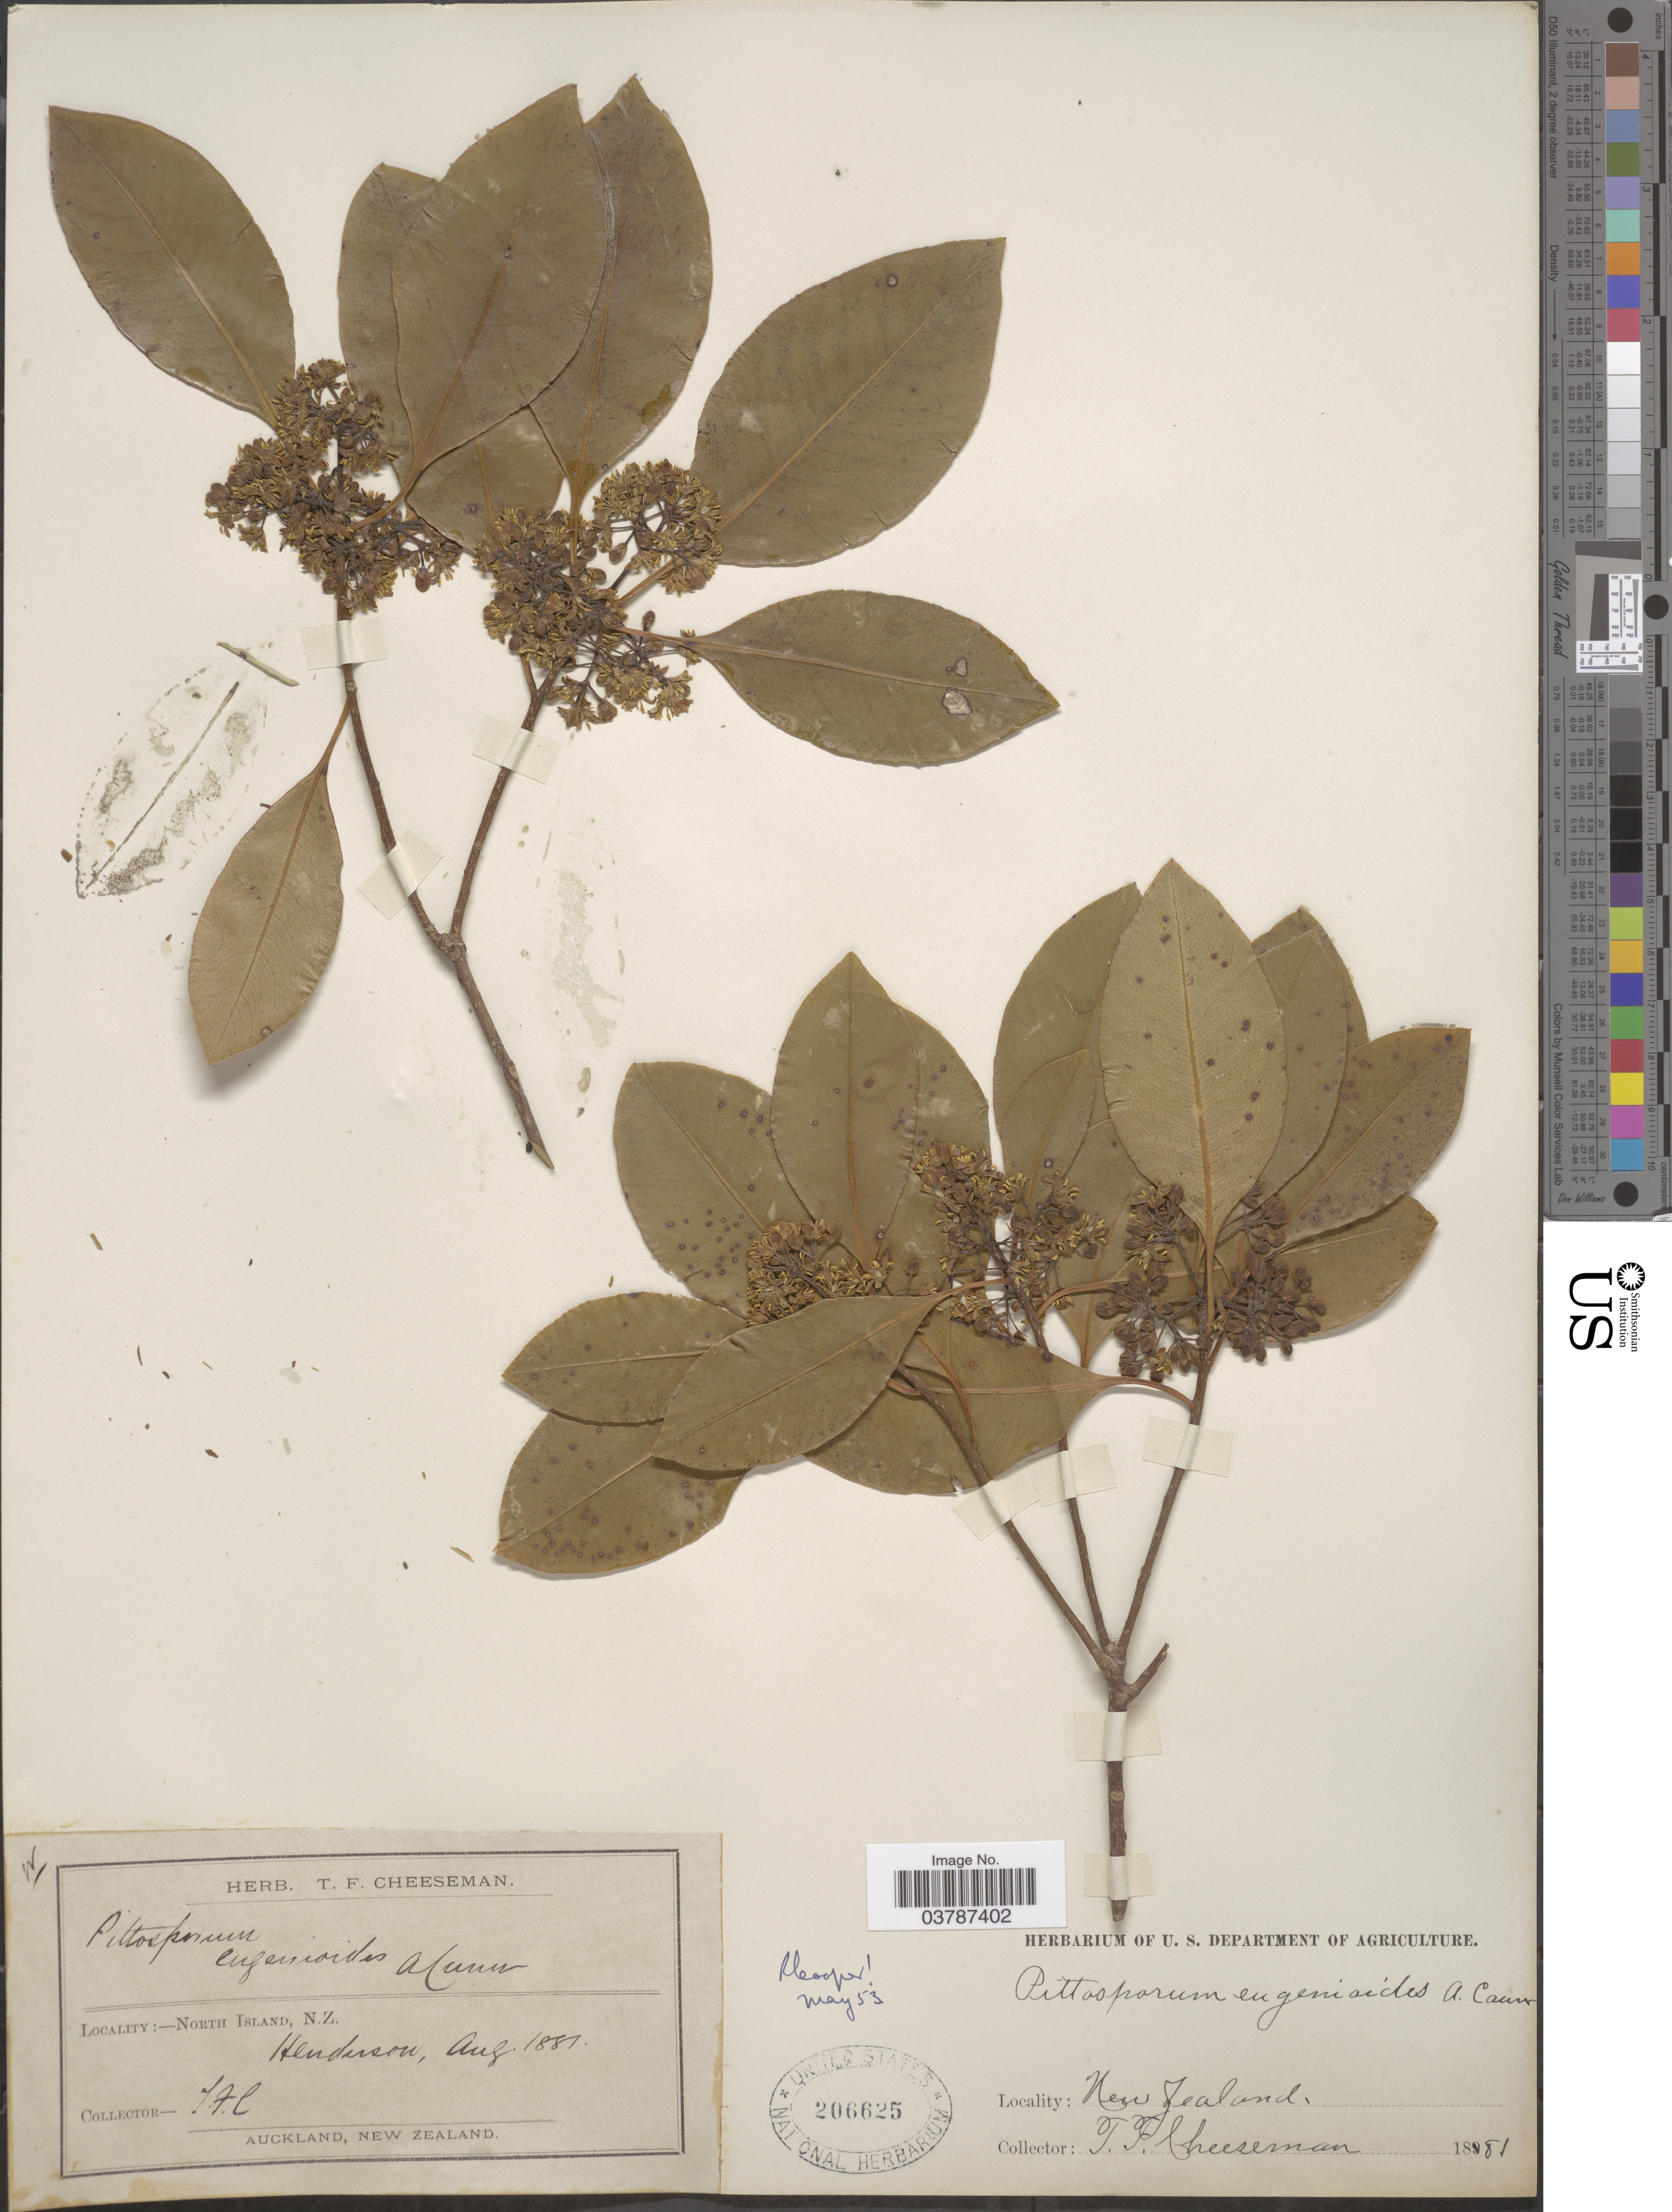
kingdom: Plantae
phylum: Tracheophyta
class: Magnoliopsida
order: Apiales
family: Pittosporaceae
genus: Pittosporum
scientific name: Pittosporum eugenioides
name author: A. Cunn.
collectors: T. F. Cheeseman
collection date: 1881-08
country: New Zealand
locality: North Island. Henderson.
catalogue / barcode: US 206625